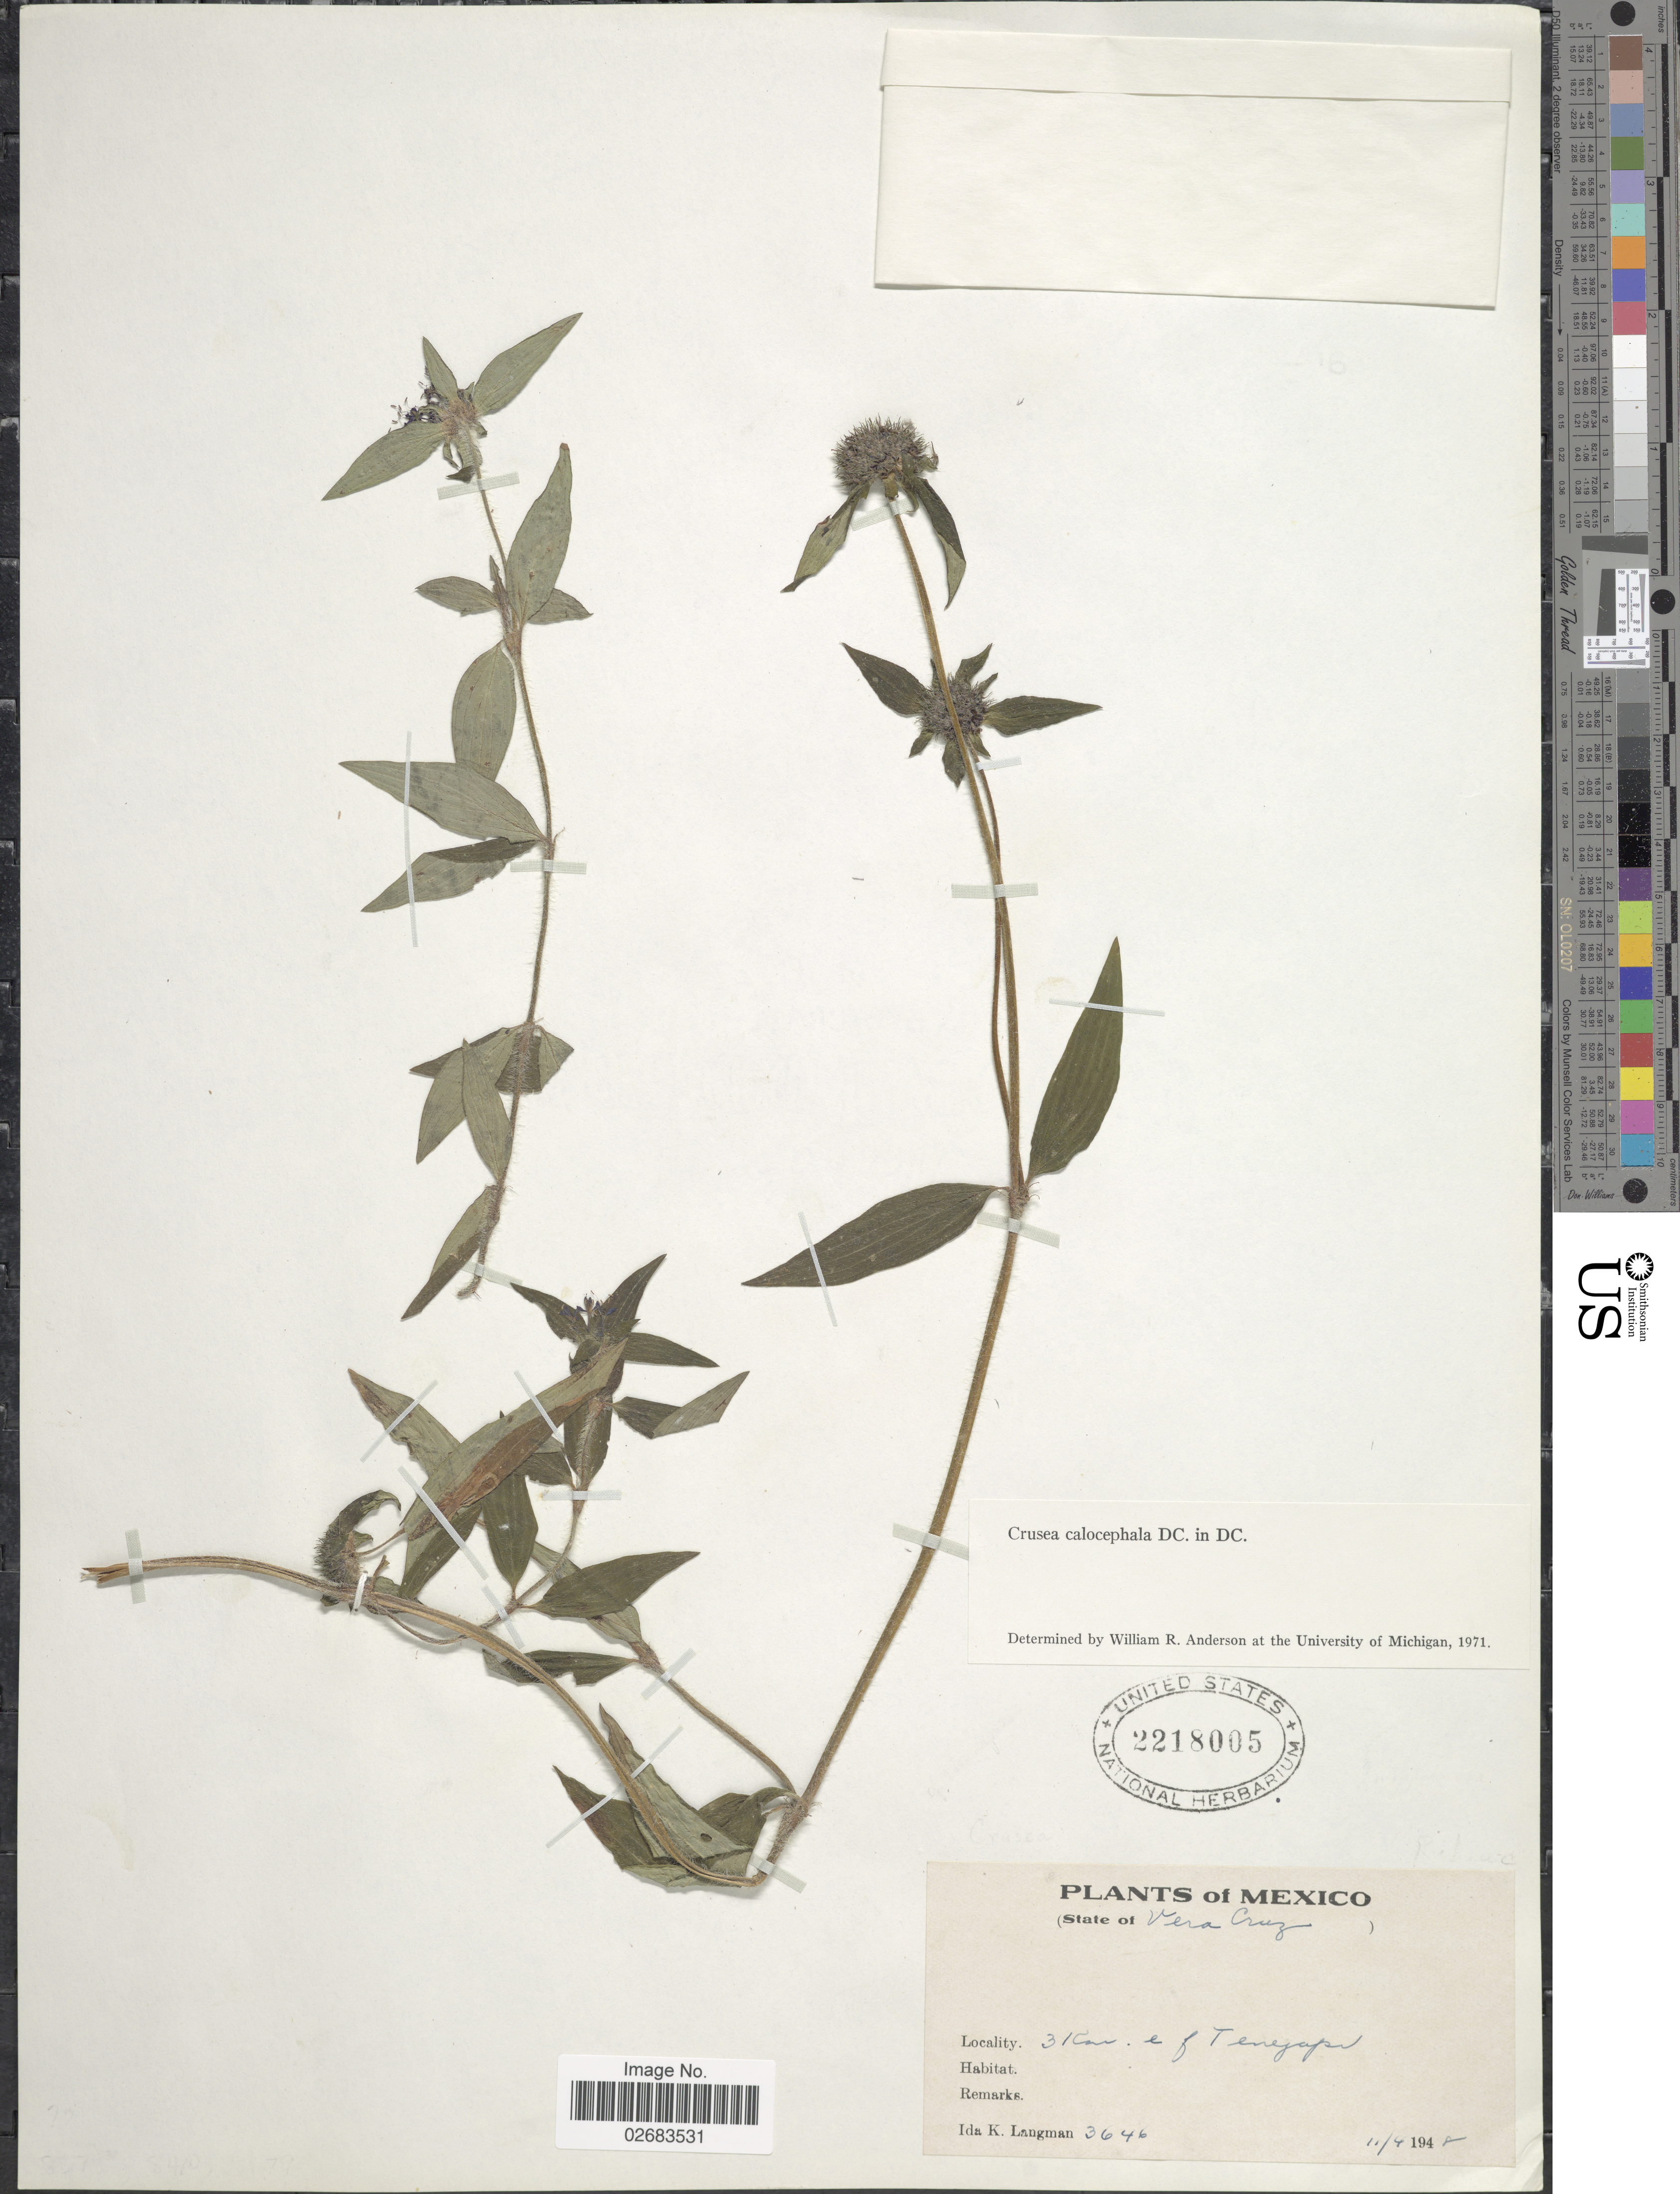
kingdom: Plantae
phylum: Tracheophyta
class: Magnoliopsida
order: Gentianales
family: Rubiaceae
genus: Crusea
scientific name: Crusea calocephala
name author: DC.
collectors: I. K. Langman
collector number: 3646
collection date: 1948-04-11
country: Mexico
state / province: Veracruz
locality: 3 Km. e. of Tenejapa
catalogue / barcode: US 2218005